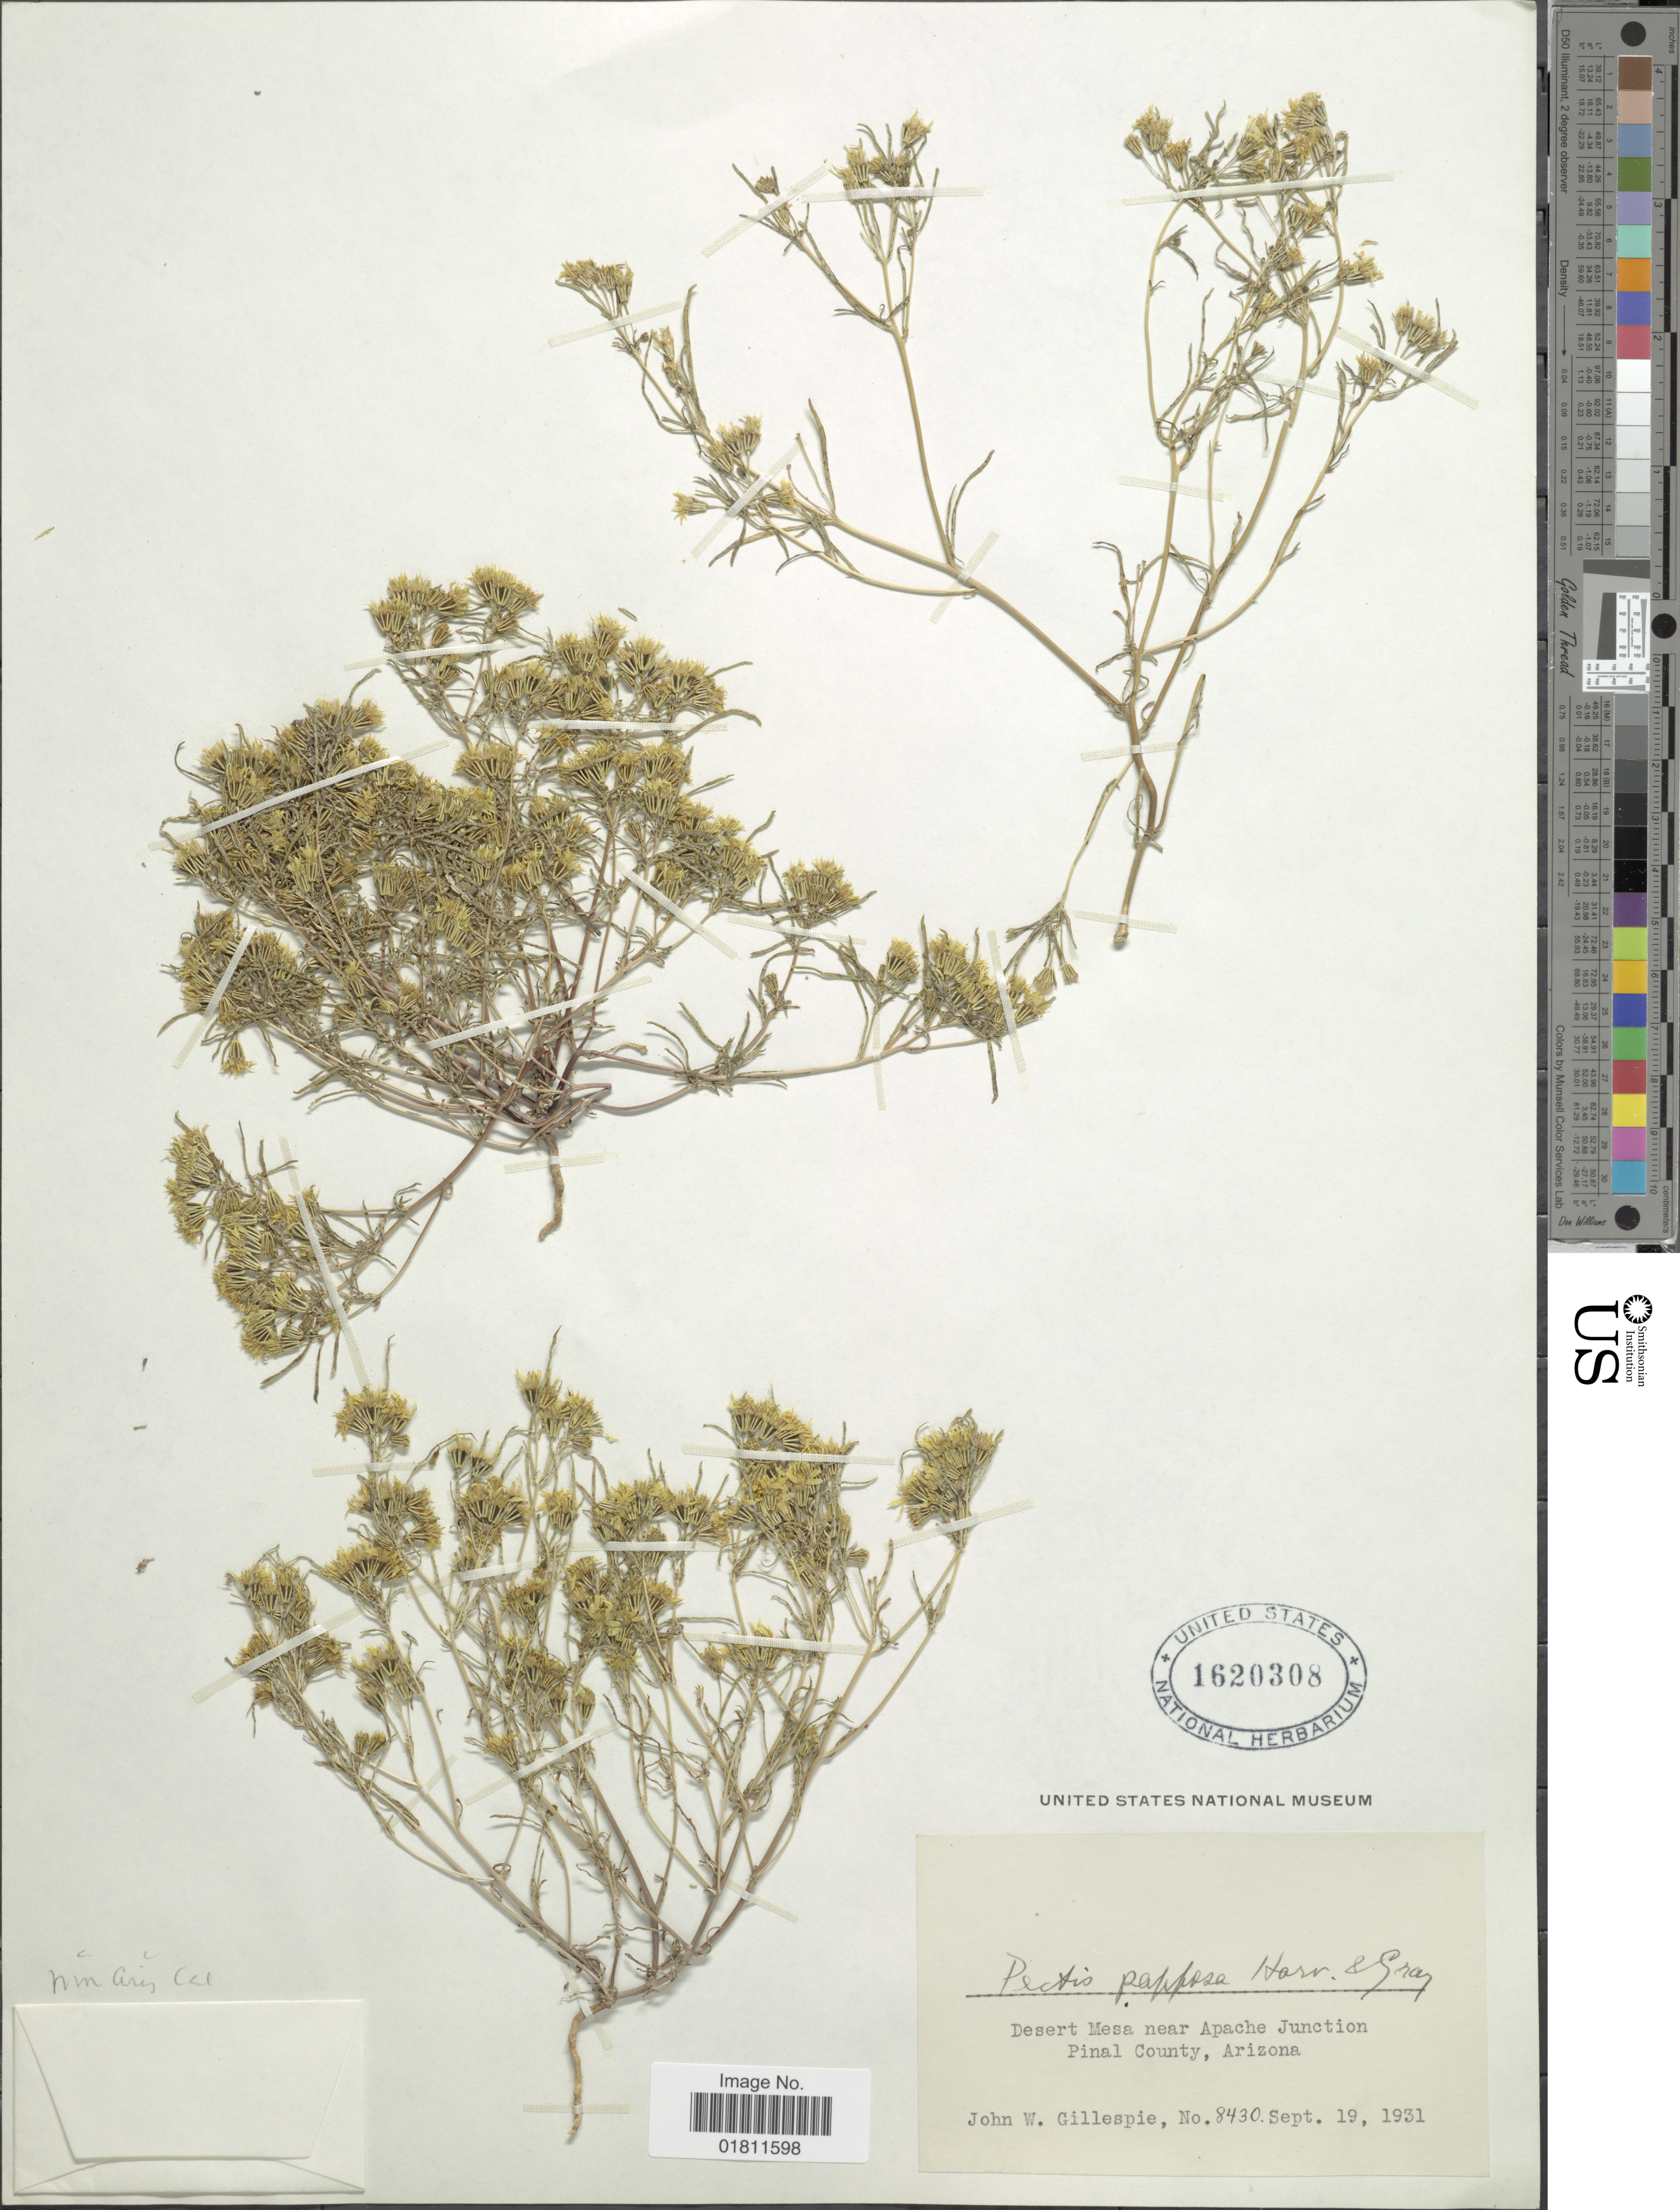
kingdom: Plantae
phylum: Tracheophyta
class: Magnoliopsida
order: Asterales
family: Asteraceae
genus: Pectis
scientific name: Pectis papposa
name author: Harv. & A. Gray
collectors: J. W. Gillespie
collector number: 8430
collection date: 1931-09-19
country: United States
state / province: Arizona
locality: Desert Mesa near Apache Junction Pinal County, Arizona.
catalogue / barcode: US 1620308